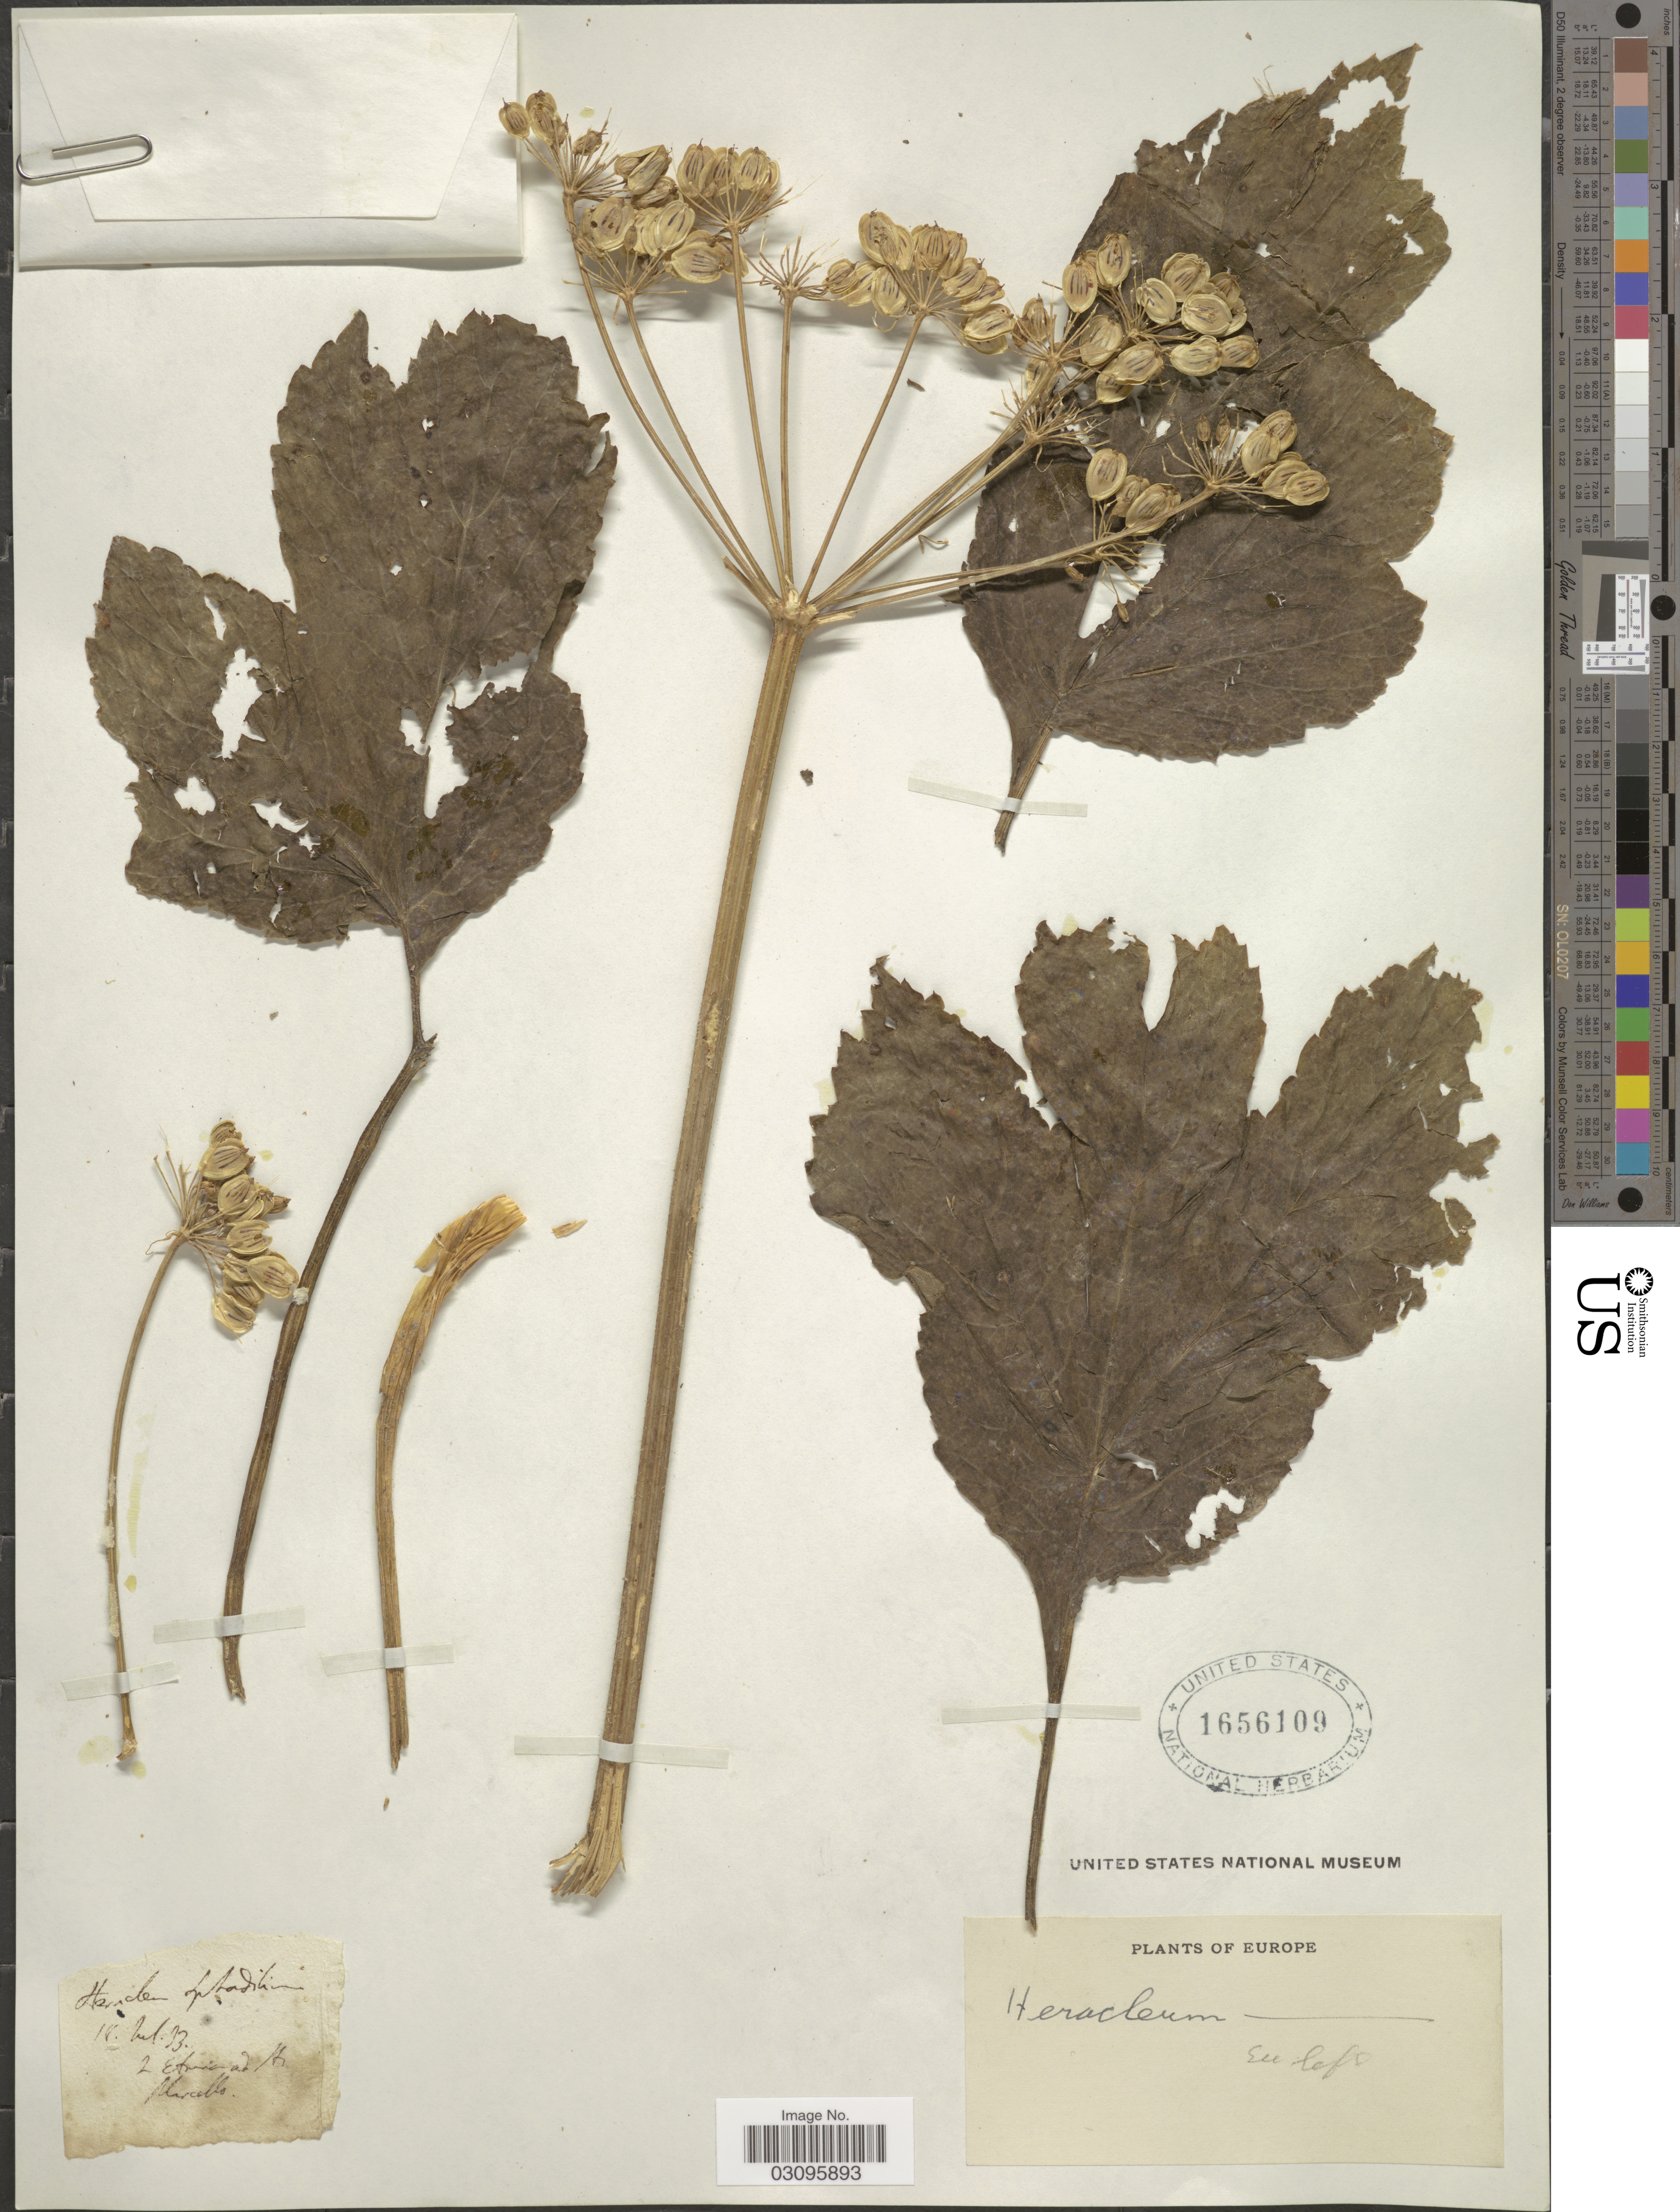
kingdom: Plantae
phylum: Tracheophyta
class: Magnoliopsida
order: Apiales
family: Apiaceae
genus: Heracleum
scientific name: Heracleum sphondylium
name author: L.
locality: Alarcello [interpreted] [unsure placement] Europe.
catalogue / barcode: US 1656109